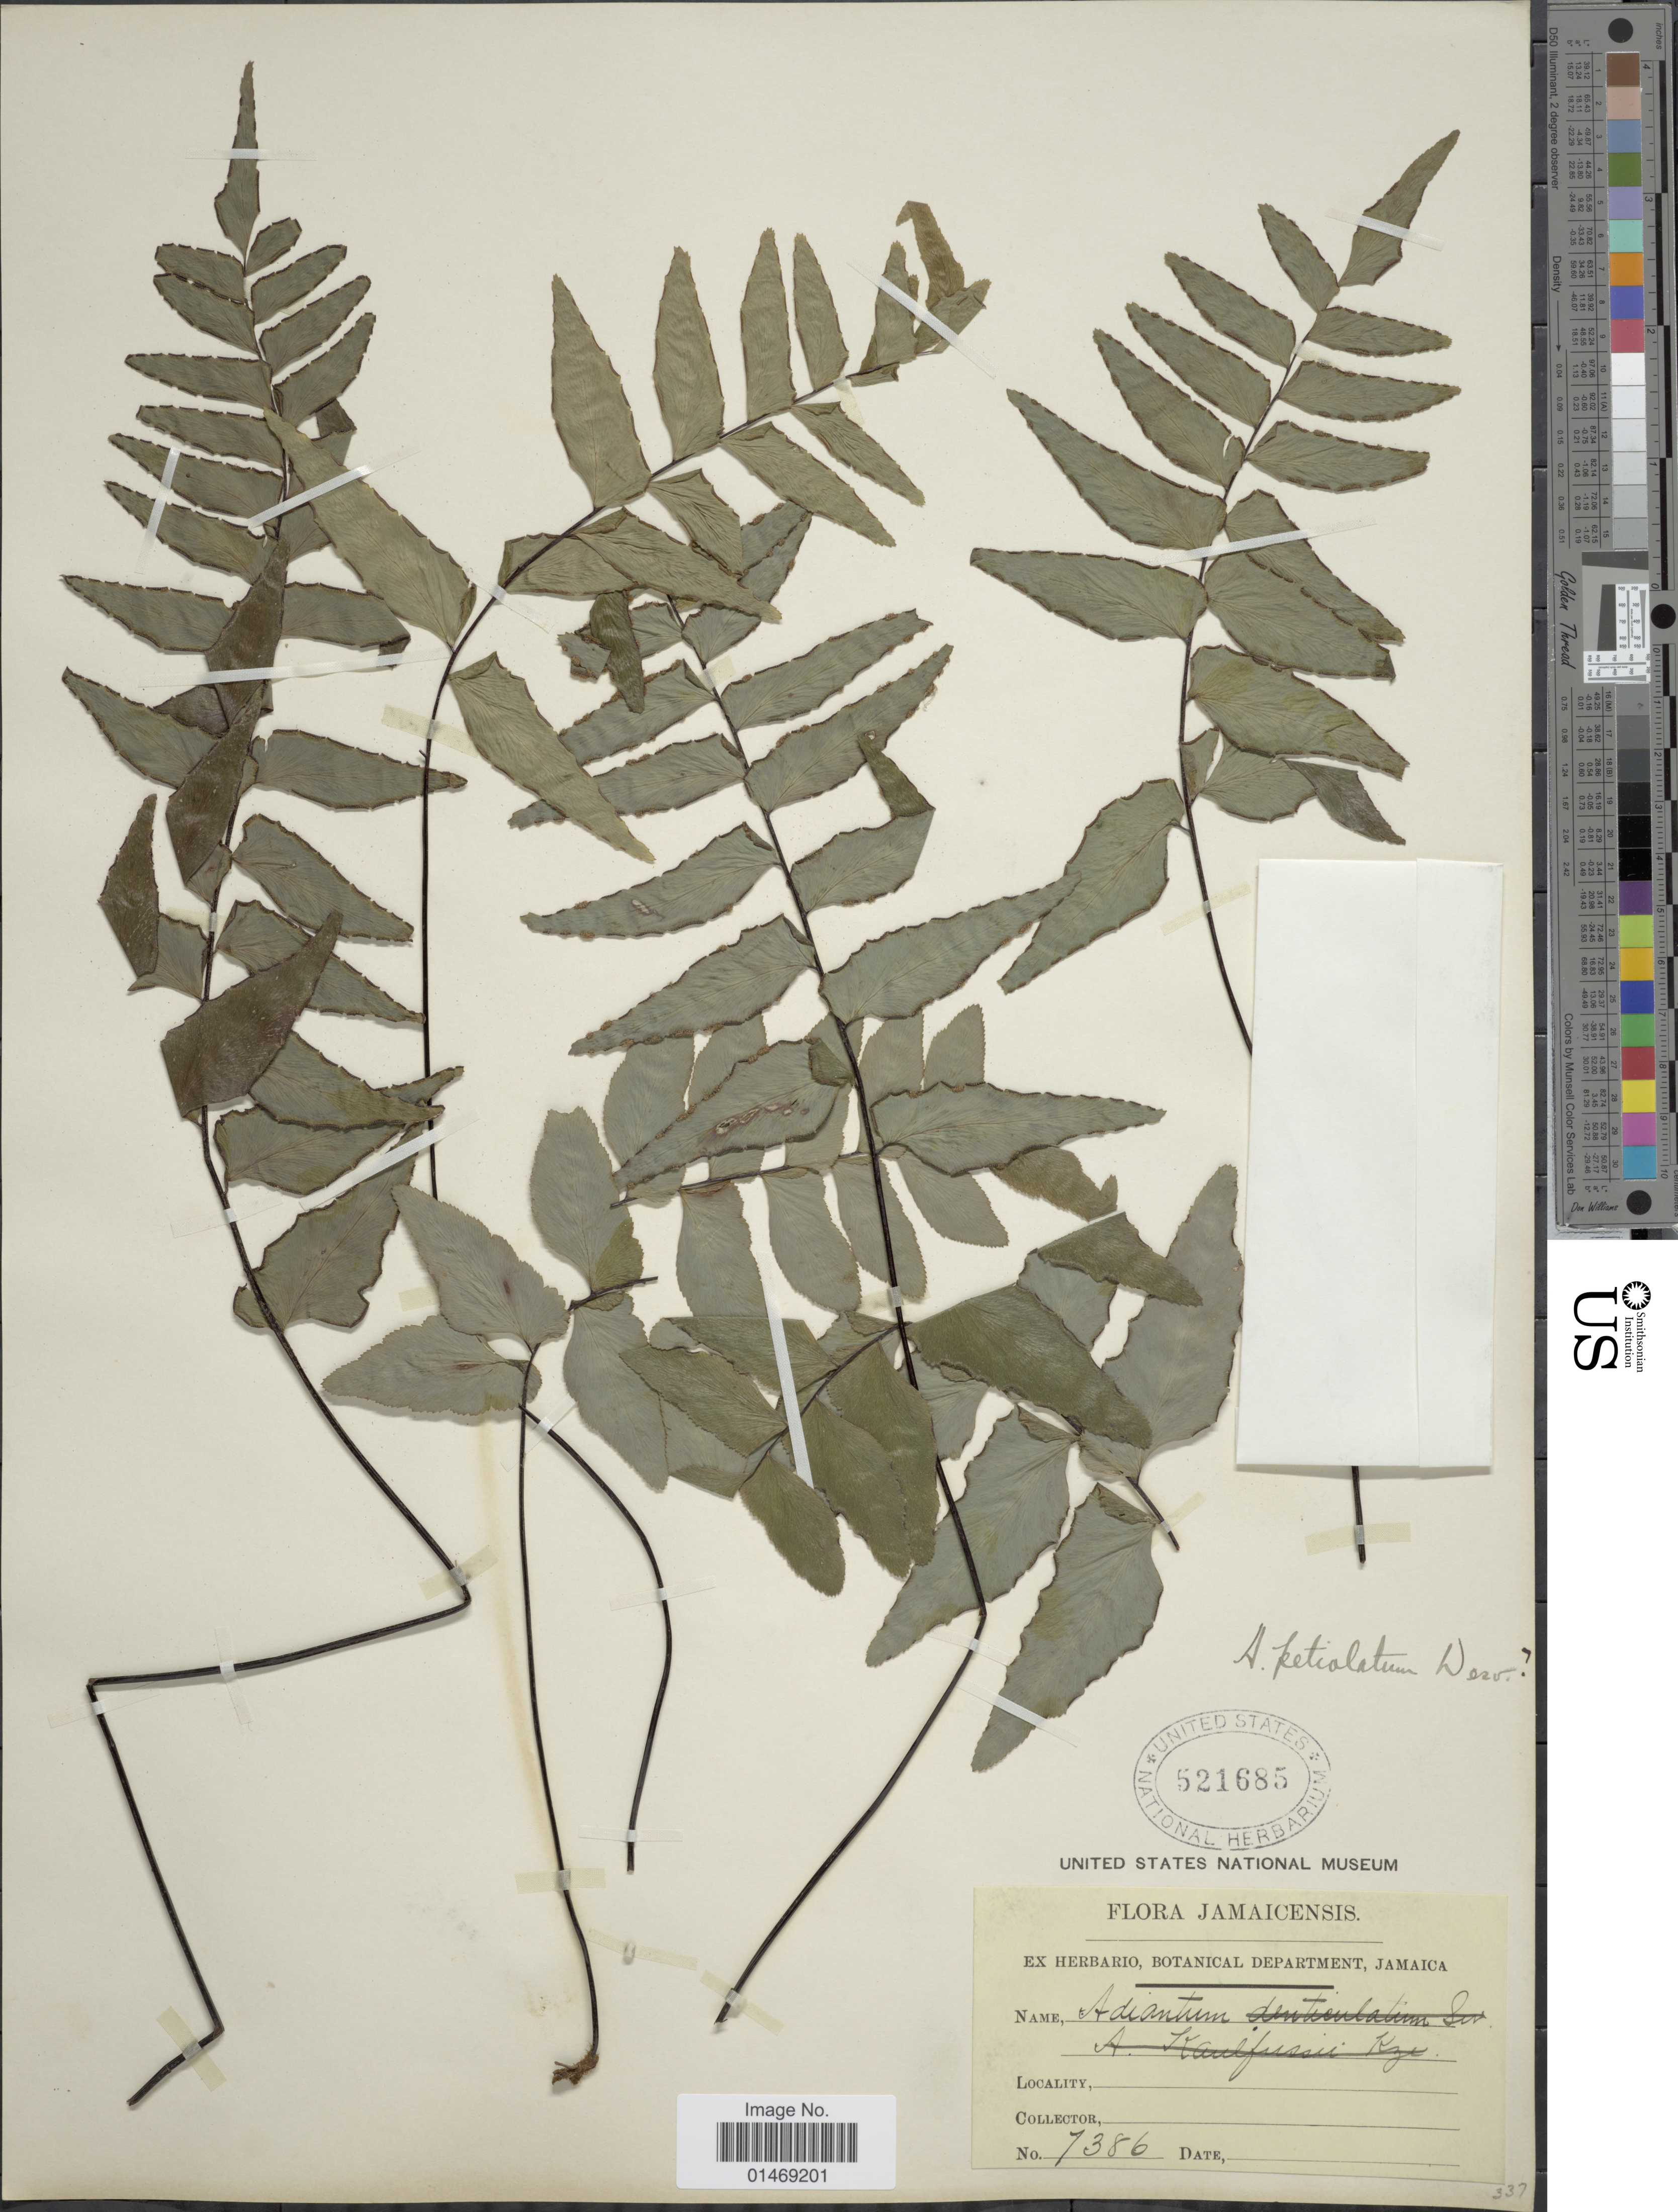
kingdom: Plantae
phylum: Tracheophyta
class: Polypodiopsida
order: Polypodiales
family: Pteridaceae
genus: Adiantum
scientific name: Adiantum petiolatum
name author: Desv.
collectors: ex herb. Bot. Department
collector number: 7386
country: Jamaica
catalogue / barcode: US 521685